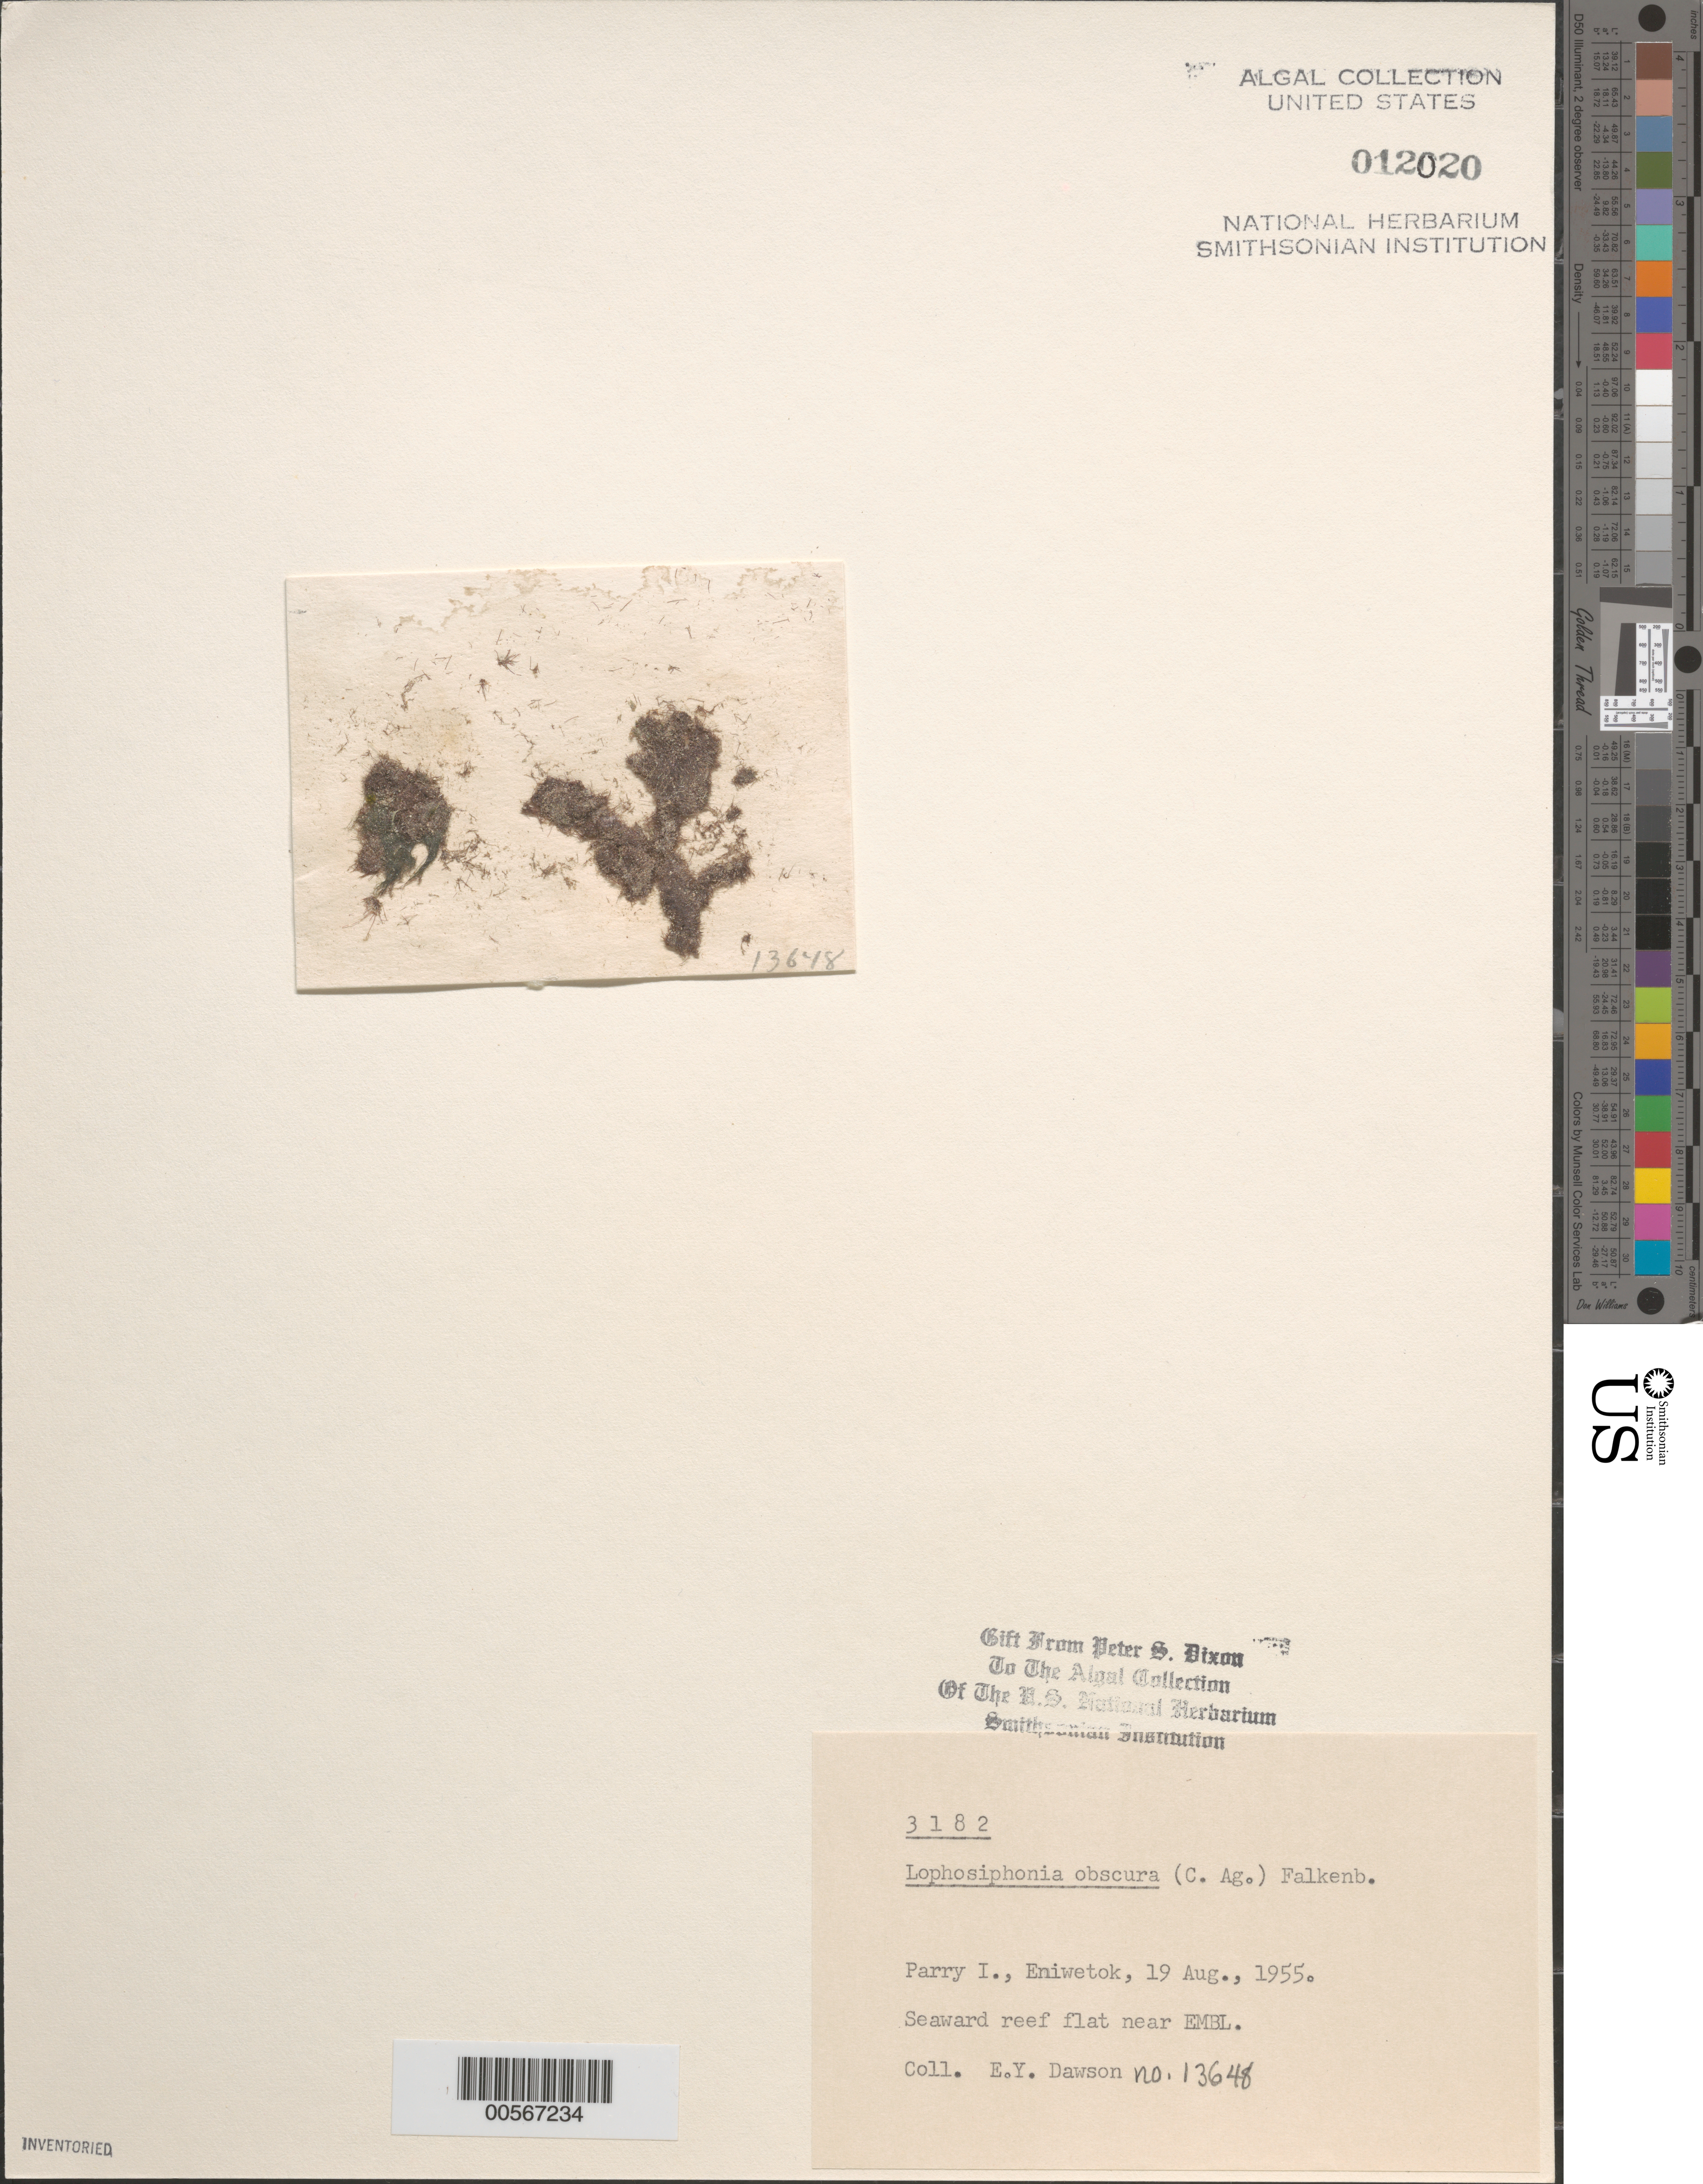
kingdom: Plantae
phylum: Rhodophyta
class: Florideophyceae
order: Ceramiales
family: Rhodomelaceae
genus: Lophosiphonia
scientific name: Lophosiphonia obscura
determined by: Dawson, E. Y.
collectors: E. Y. Dawson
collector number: EYD 13648 & PSD 3182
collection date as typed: August 19, 1955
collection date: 1955-08-19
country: Marshall Islands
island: Enewetak [Eniwetok] Atoll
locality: Parry Island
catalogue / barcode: US 12020